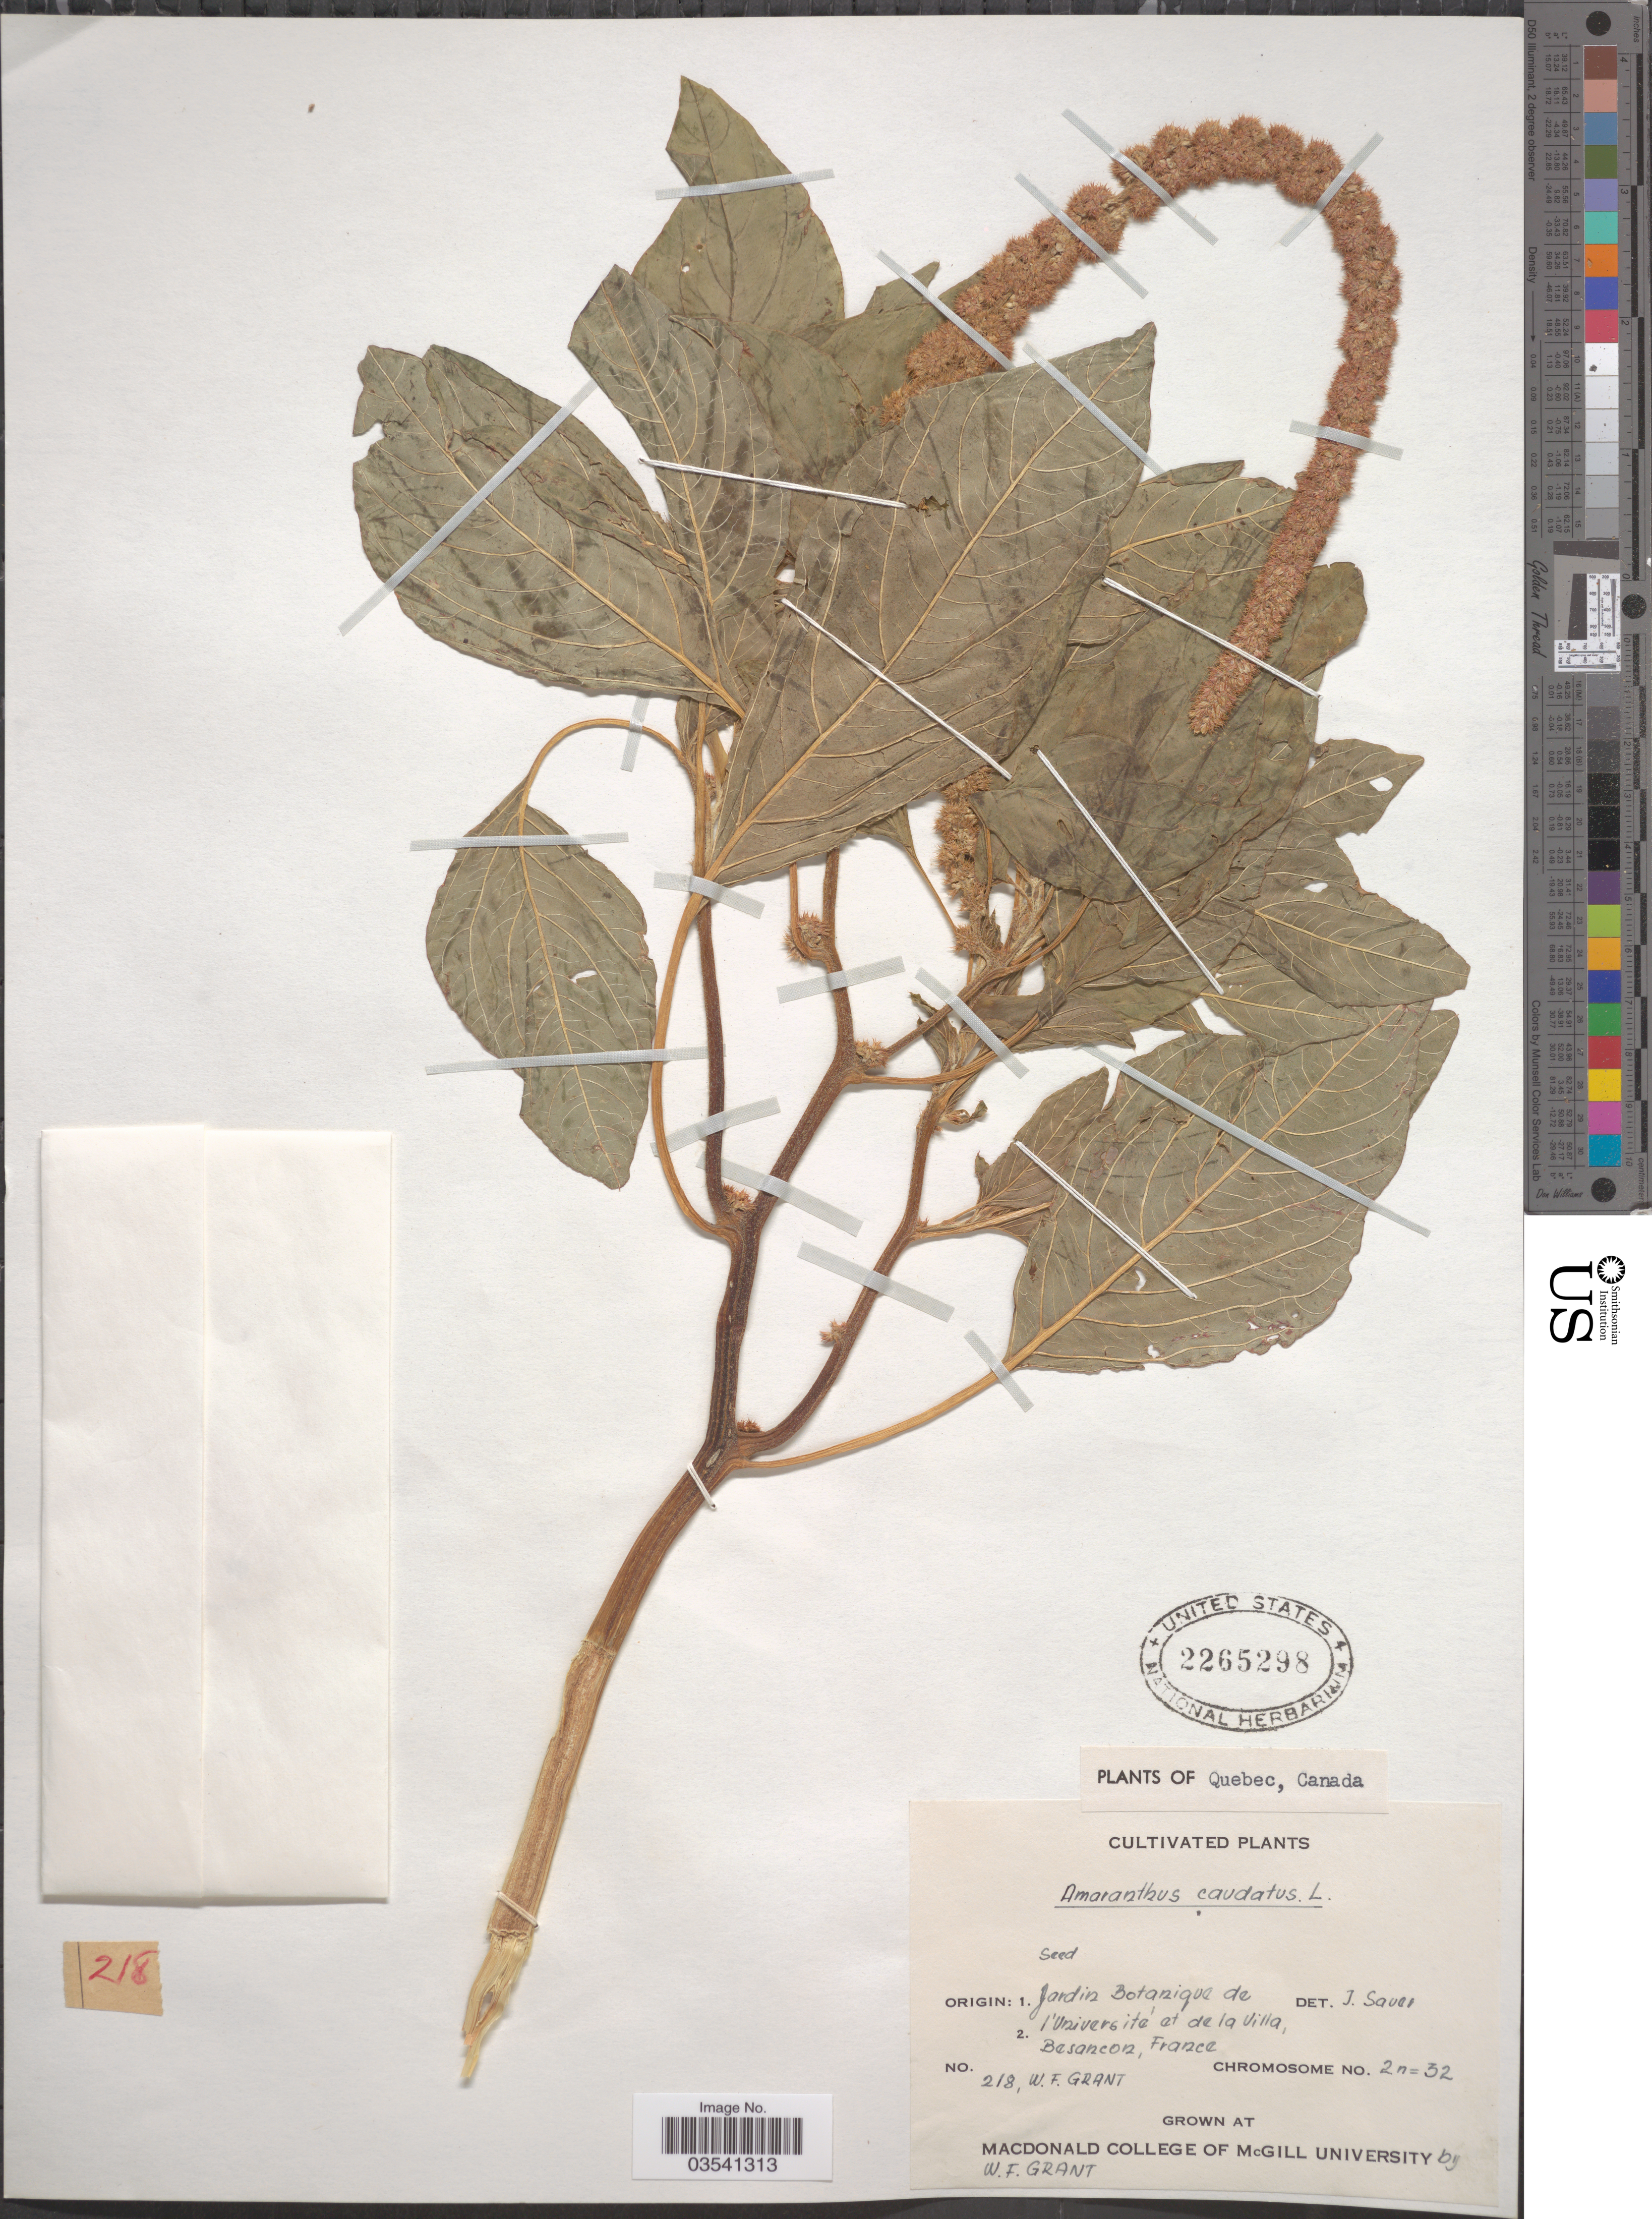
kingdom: Plantae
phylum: Tracheophyta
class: Magnoliopsida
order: Caryophyllales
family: Amaranthaceae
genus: Amaranthus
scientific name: Amaranthus caudatus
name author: L.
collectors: W. Grant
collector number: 218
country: Canada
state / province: Quebec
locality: Grown at MacDonald College of McGill University.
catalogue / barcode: US 2265298